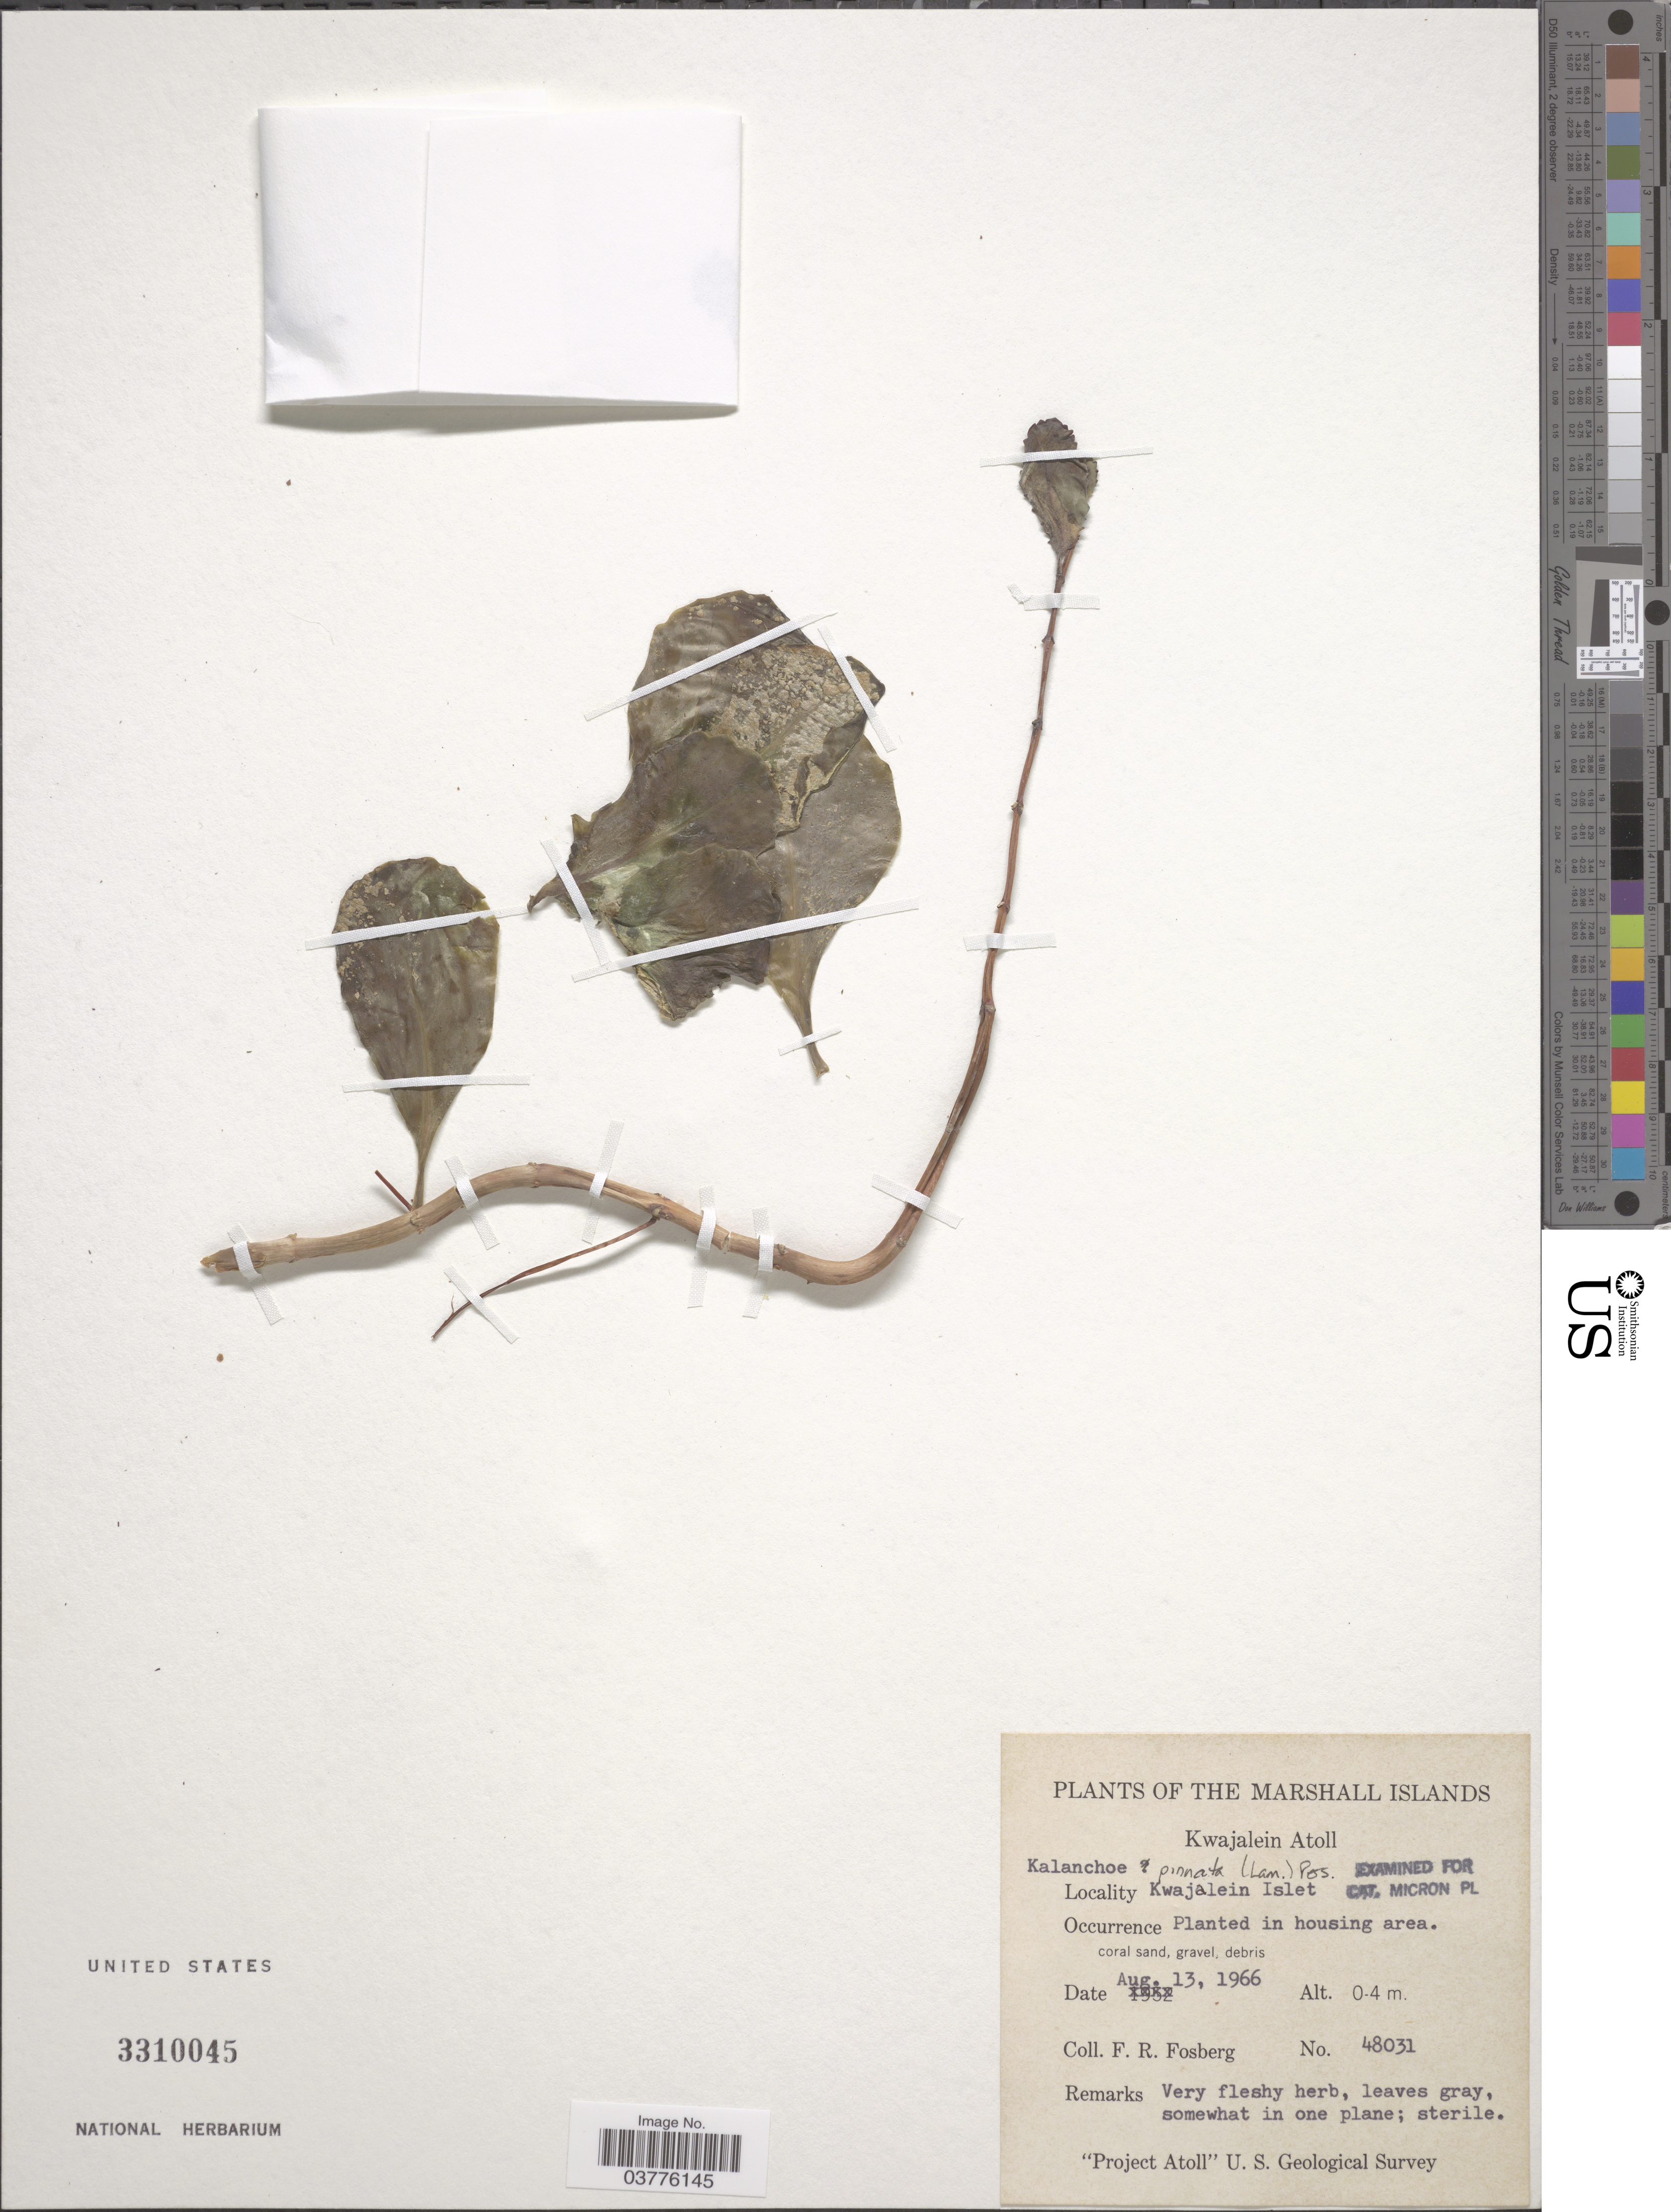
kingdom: Plantae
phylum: Tracheophyta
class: Magnoliopsida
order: Saxifragales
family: Crassulaceae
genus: Kalanchoe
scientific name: Kalanchoe pinnata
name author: (Lam.) Pers.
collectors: F. R. Fosberg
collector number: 48031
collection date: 1966-08-13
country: Marshall Islands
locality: Kwajalein Atoll. Kwajalein Islet.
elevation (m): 0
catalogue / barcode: US 3310045